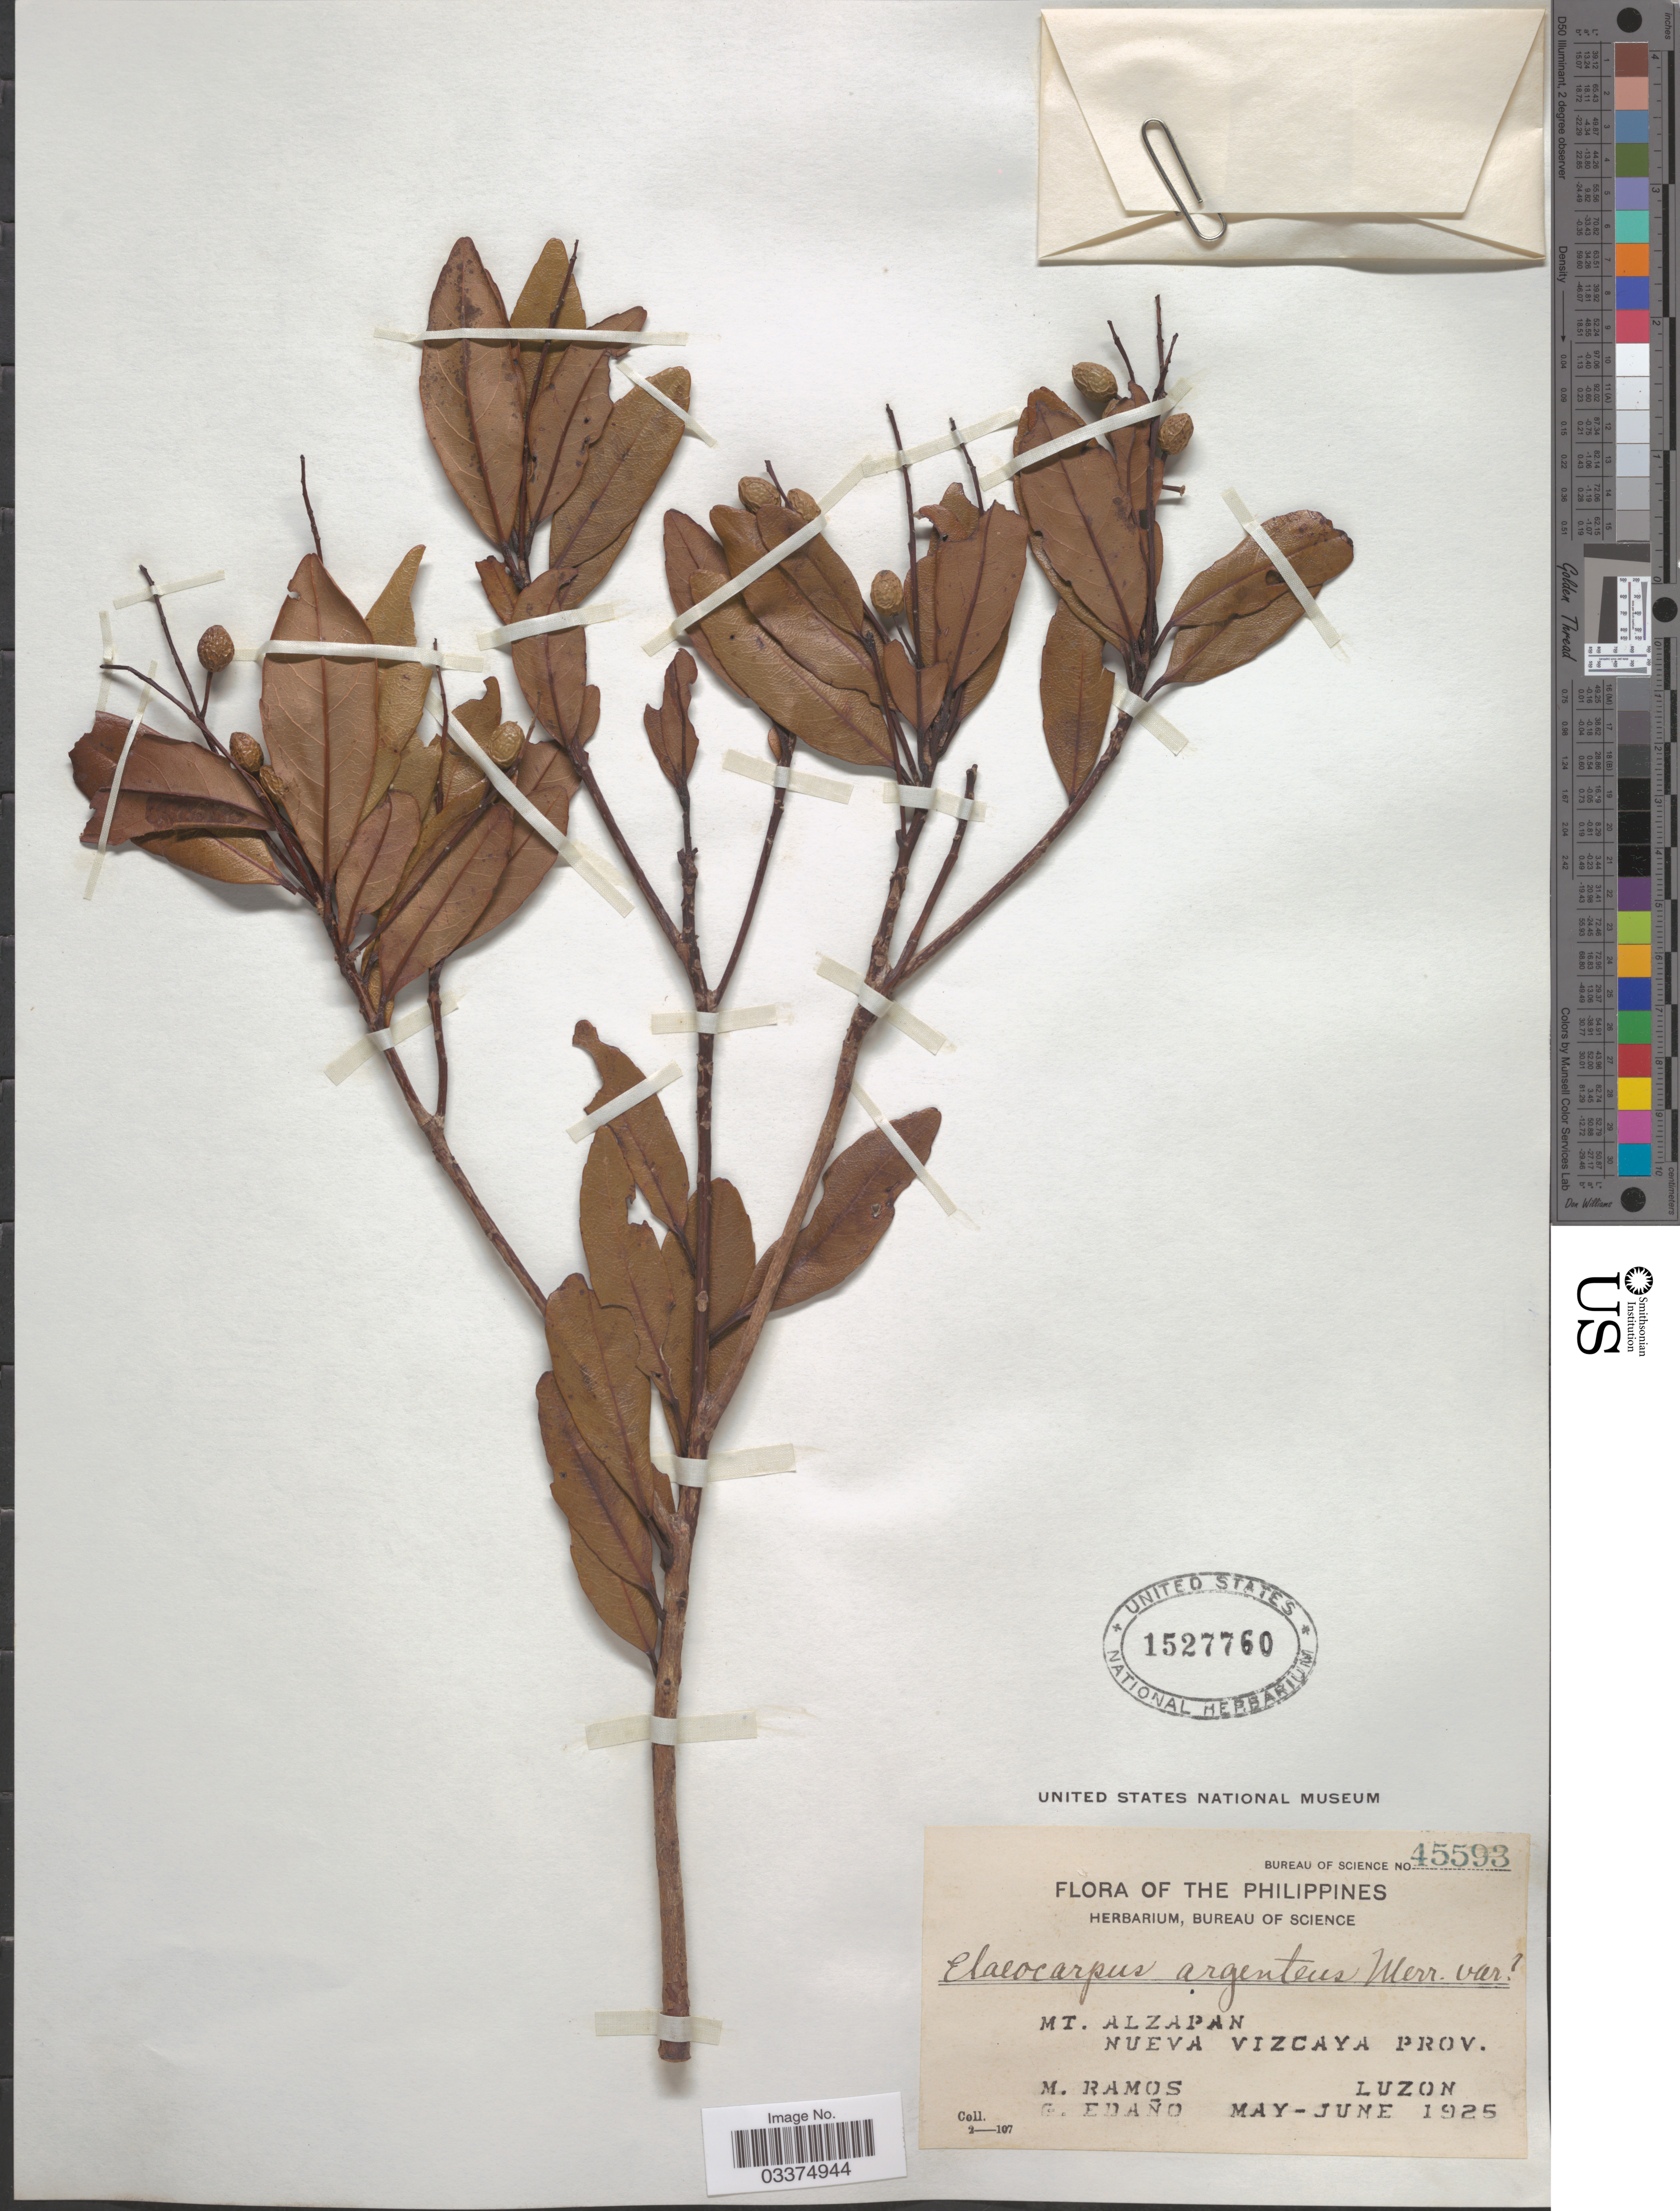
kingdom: Plantae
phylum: Tracheophyta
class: Magnoliopsida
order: Oxalidales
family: Elaeocarpaceae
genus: Elaeocarpus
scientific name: Elaeocarpus argenteus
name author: Merr.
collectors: M. Ramos & G. Edaño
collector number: Bureau of Science 45593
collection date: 1925-05/1925-06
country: Philippines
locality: Mt. Alzapan. Nueva Vizcaya Prov. Luzon.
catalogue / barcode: US 1527760